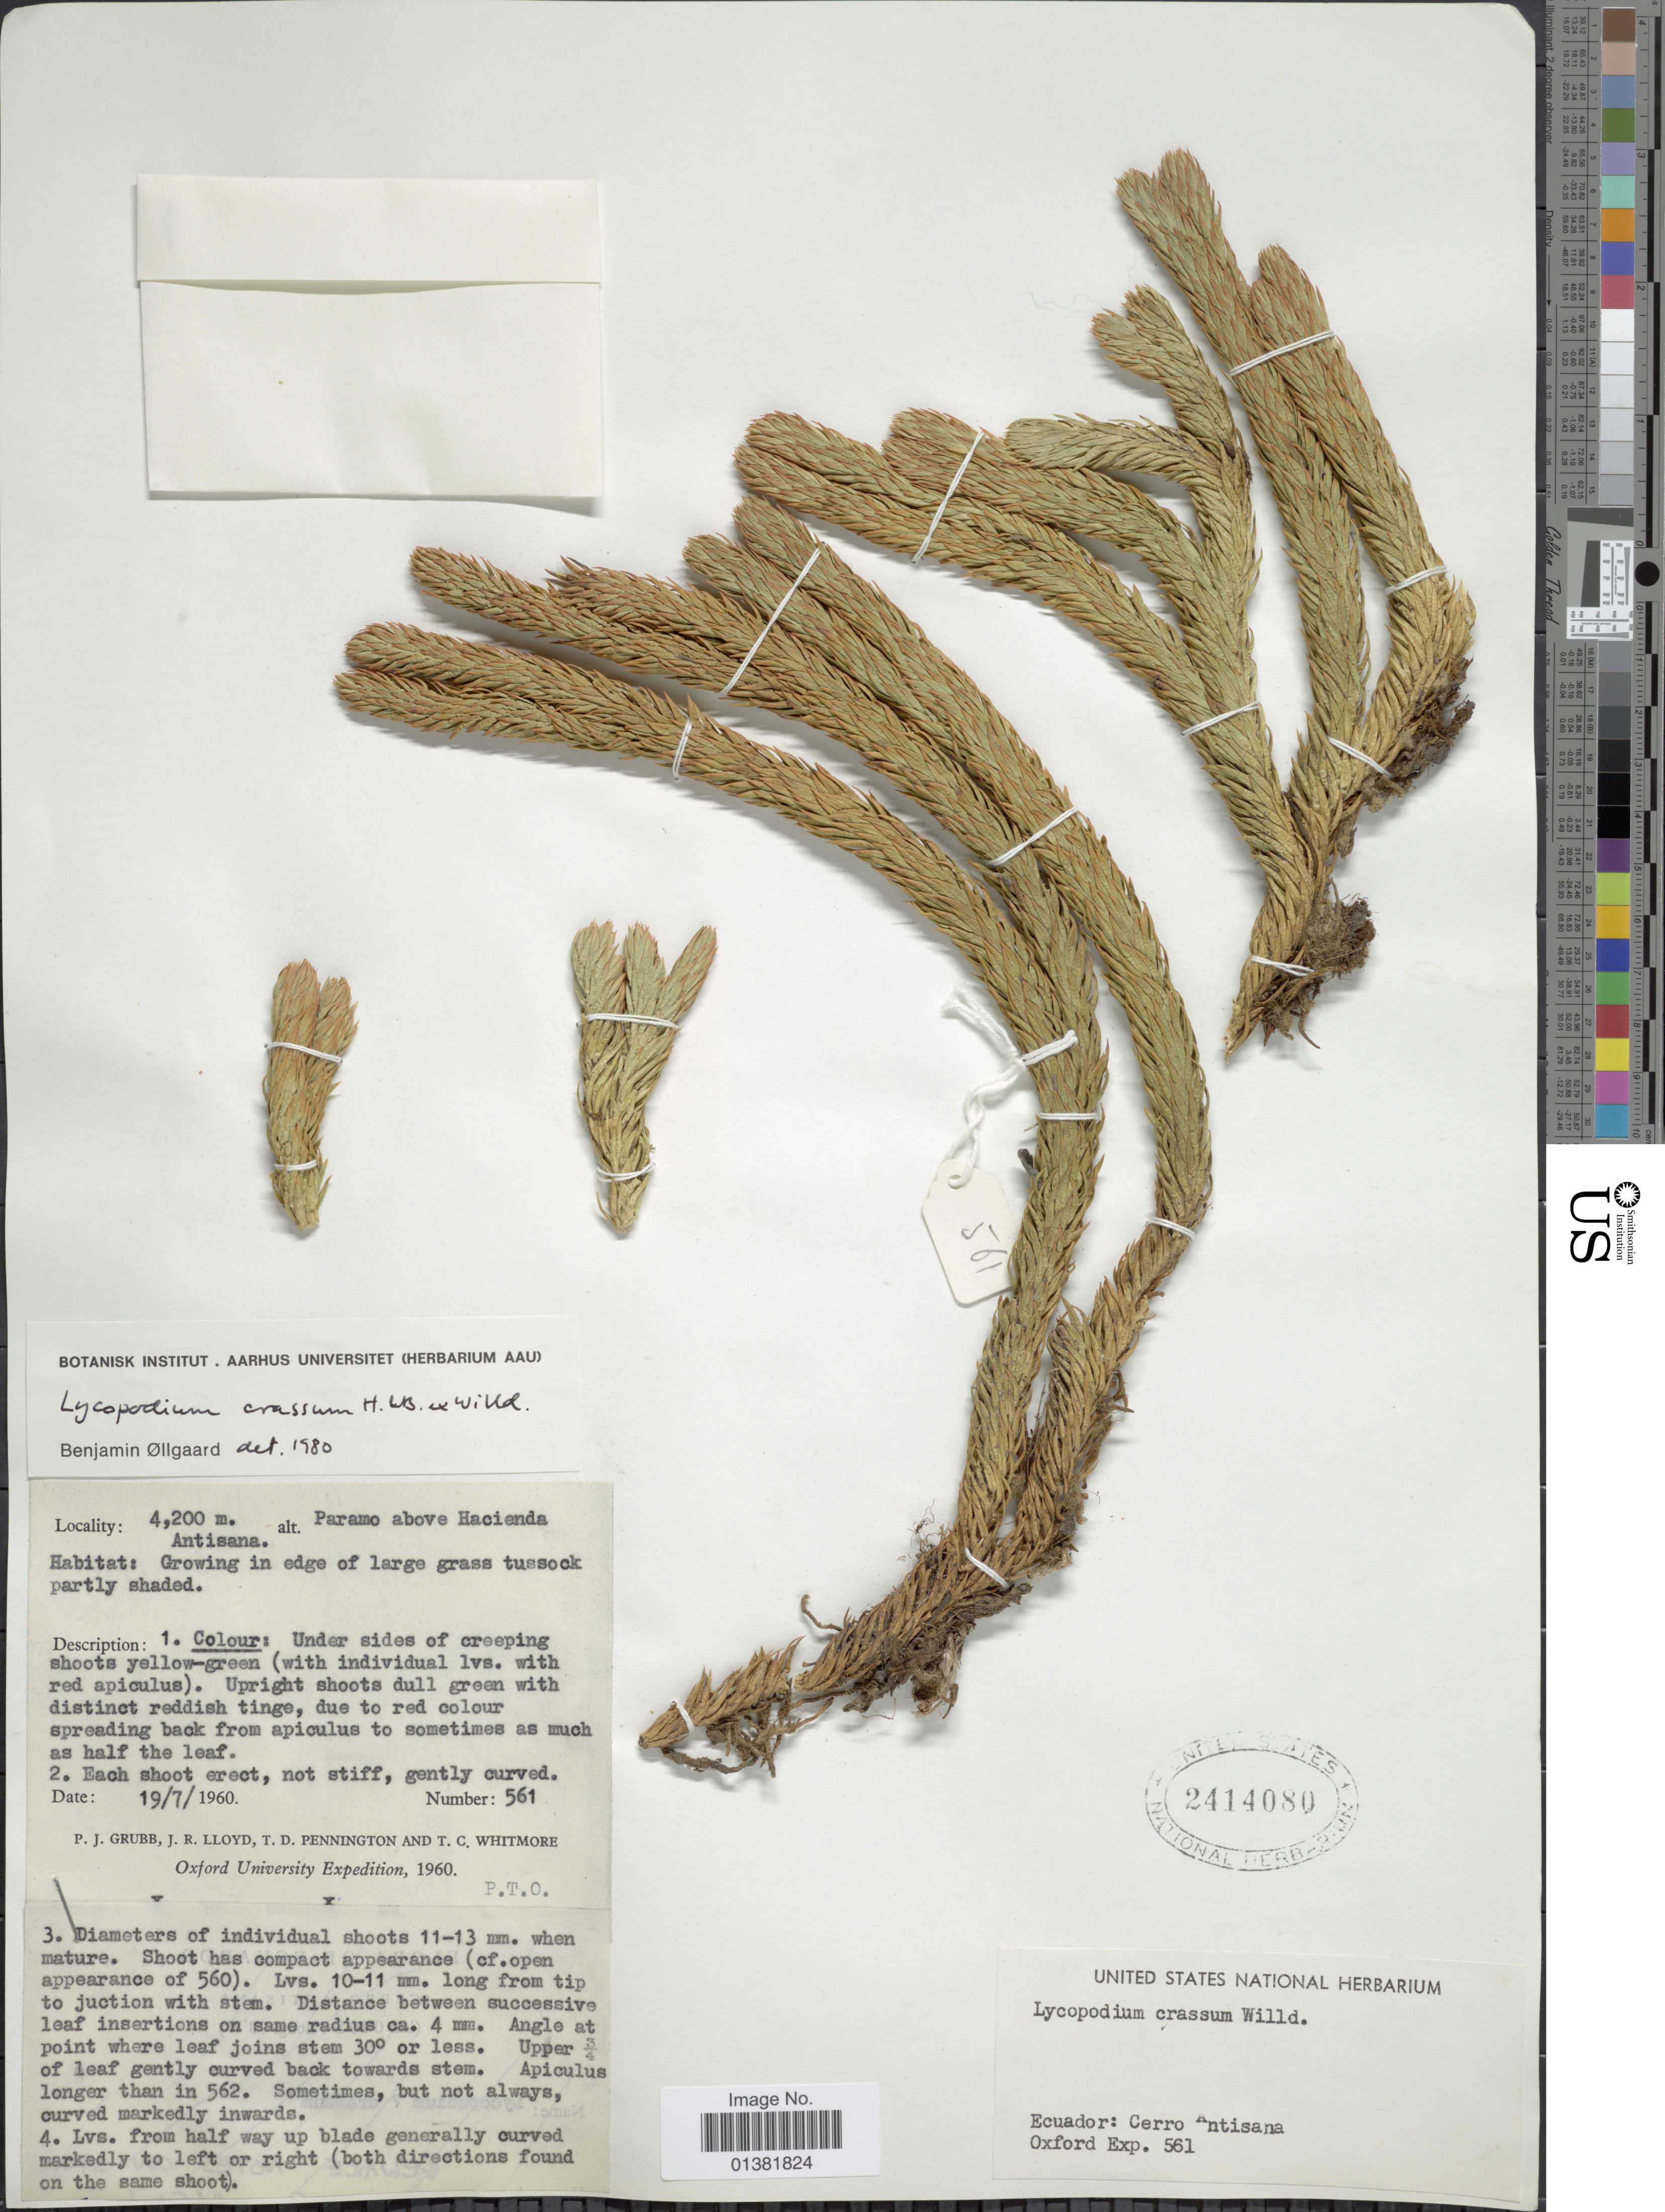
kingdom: Plantae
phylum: Tracheophyta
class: Lycopodiopsida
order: Lycopodiales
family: Lycopodiaceae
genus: Phlegmariurus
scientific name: Phlegmariurus crassus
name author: (Humb. & Bonpl. ex Willd.) B. Øllg.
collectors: P. J. Grubb, J. R. Lloyd, T. D. Pennington & T. C. Whitmore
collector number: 561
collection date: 1960-07-19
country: Ecuador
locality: Paramo above Hacienda Antisana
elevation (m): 4200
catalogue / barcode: US 2414080